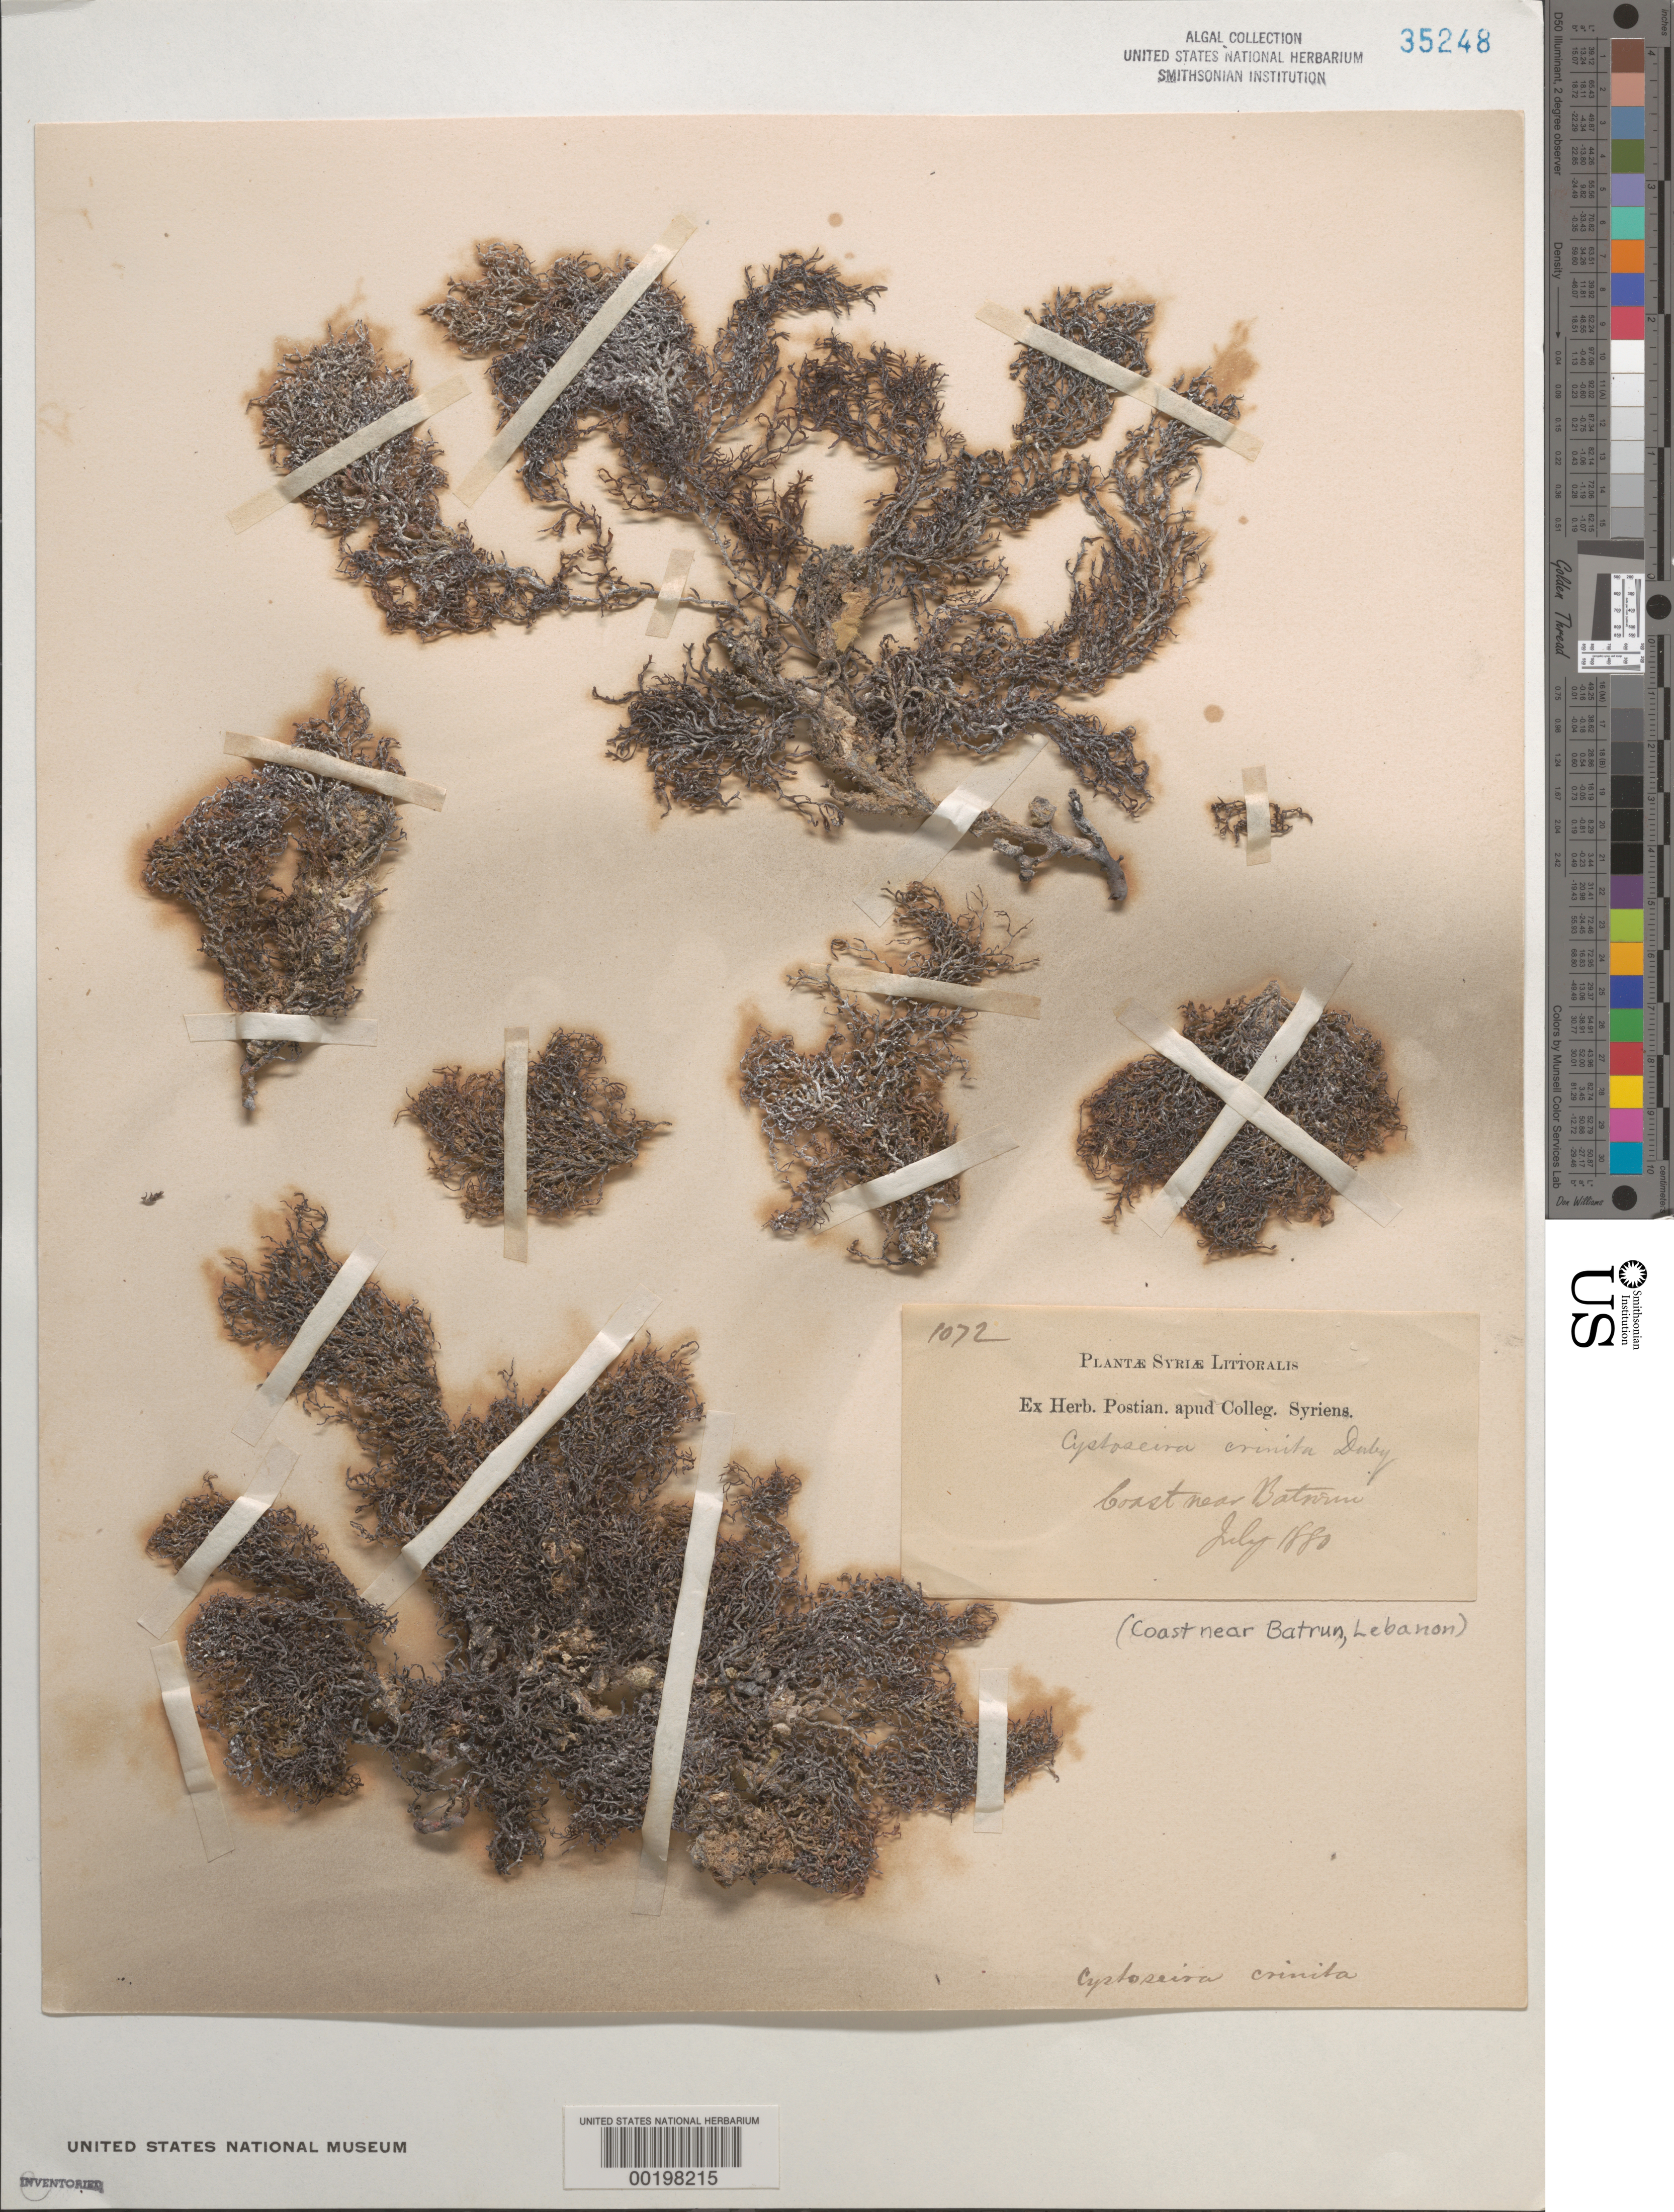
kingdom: Chromista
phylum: Ochrophyta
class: Phaeophyceae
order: Fucales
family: Sargassaceae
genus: Ericaria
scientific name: Ericaria crinita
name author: (Duby) Molinari & Guiry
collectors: -. Postian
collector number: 1072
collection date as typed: Jul 1880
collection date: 1880-07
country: Lebanon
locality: Near batrun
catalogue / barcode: US 35248